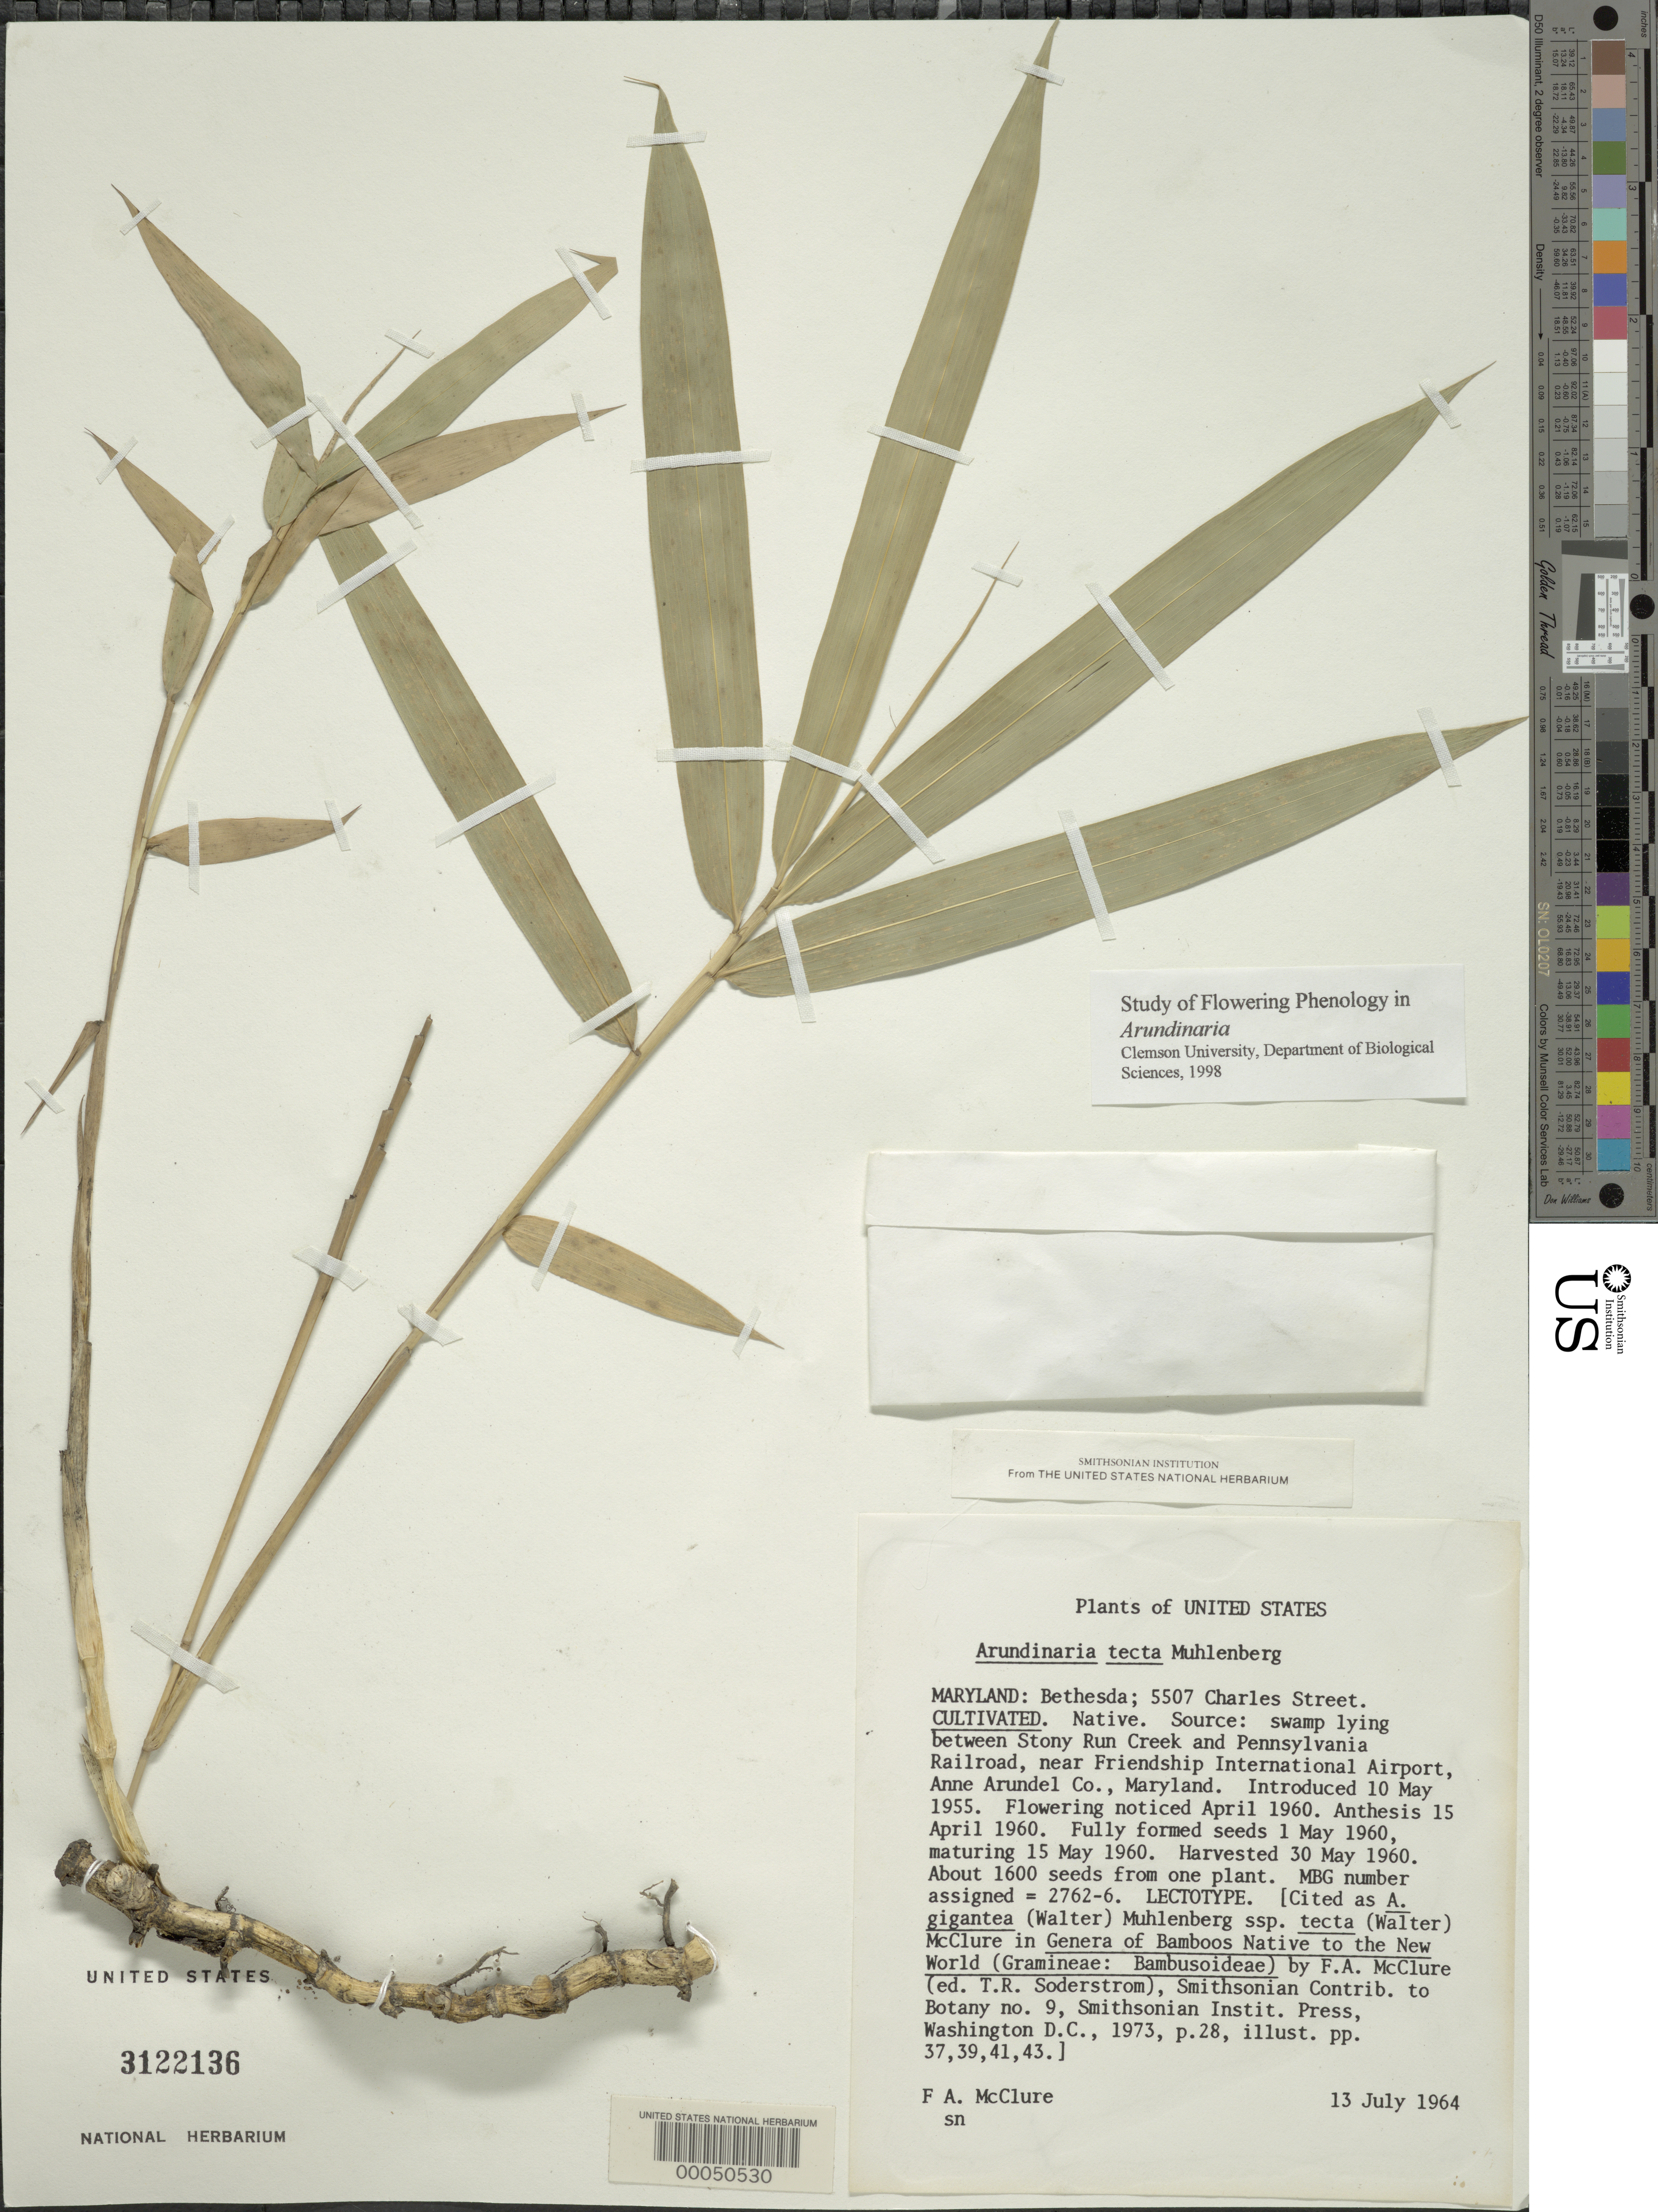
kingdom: Plantae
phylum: Tracheophyta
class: Liliopsida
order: Poales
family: Poaceae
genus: Arundinaria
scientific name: Arundinaria tecta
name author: (Walter) Muhl.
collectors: F. A. McClure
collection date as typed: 13 Jul 1964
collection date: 1964-07-13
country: United States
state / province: Maryland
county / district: Montgomery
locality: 5507 Charles Street, Bethesda (McClure's garden)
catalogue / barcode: US 3122136